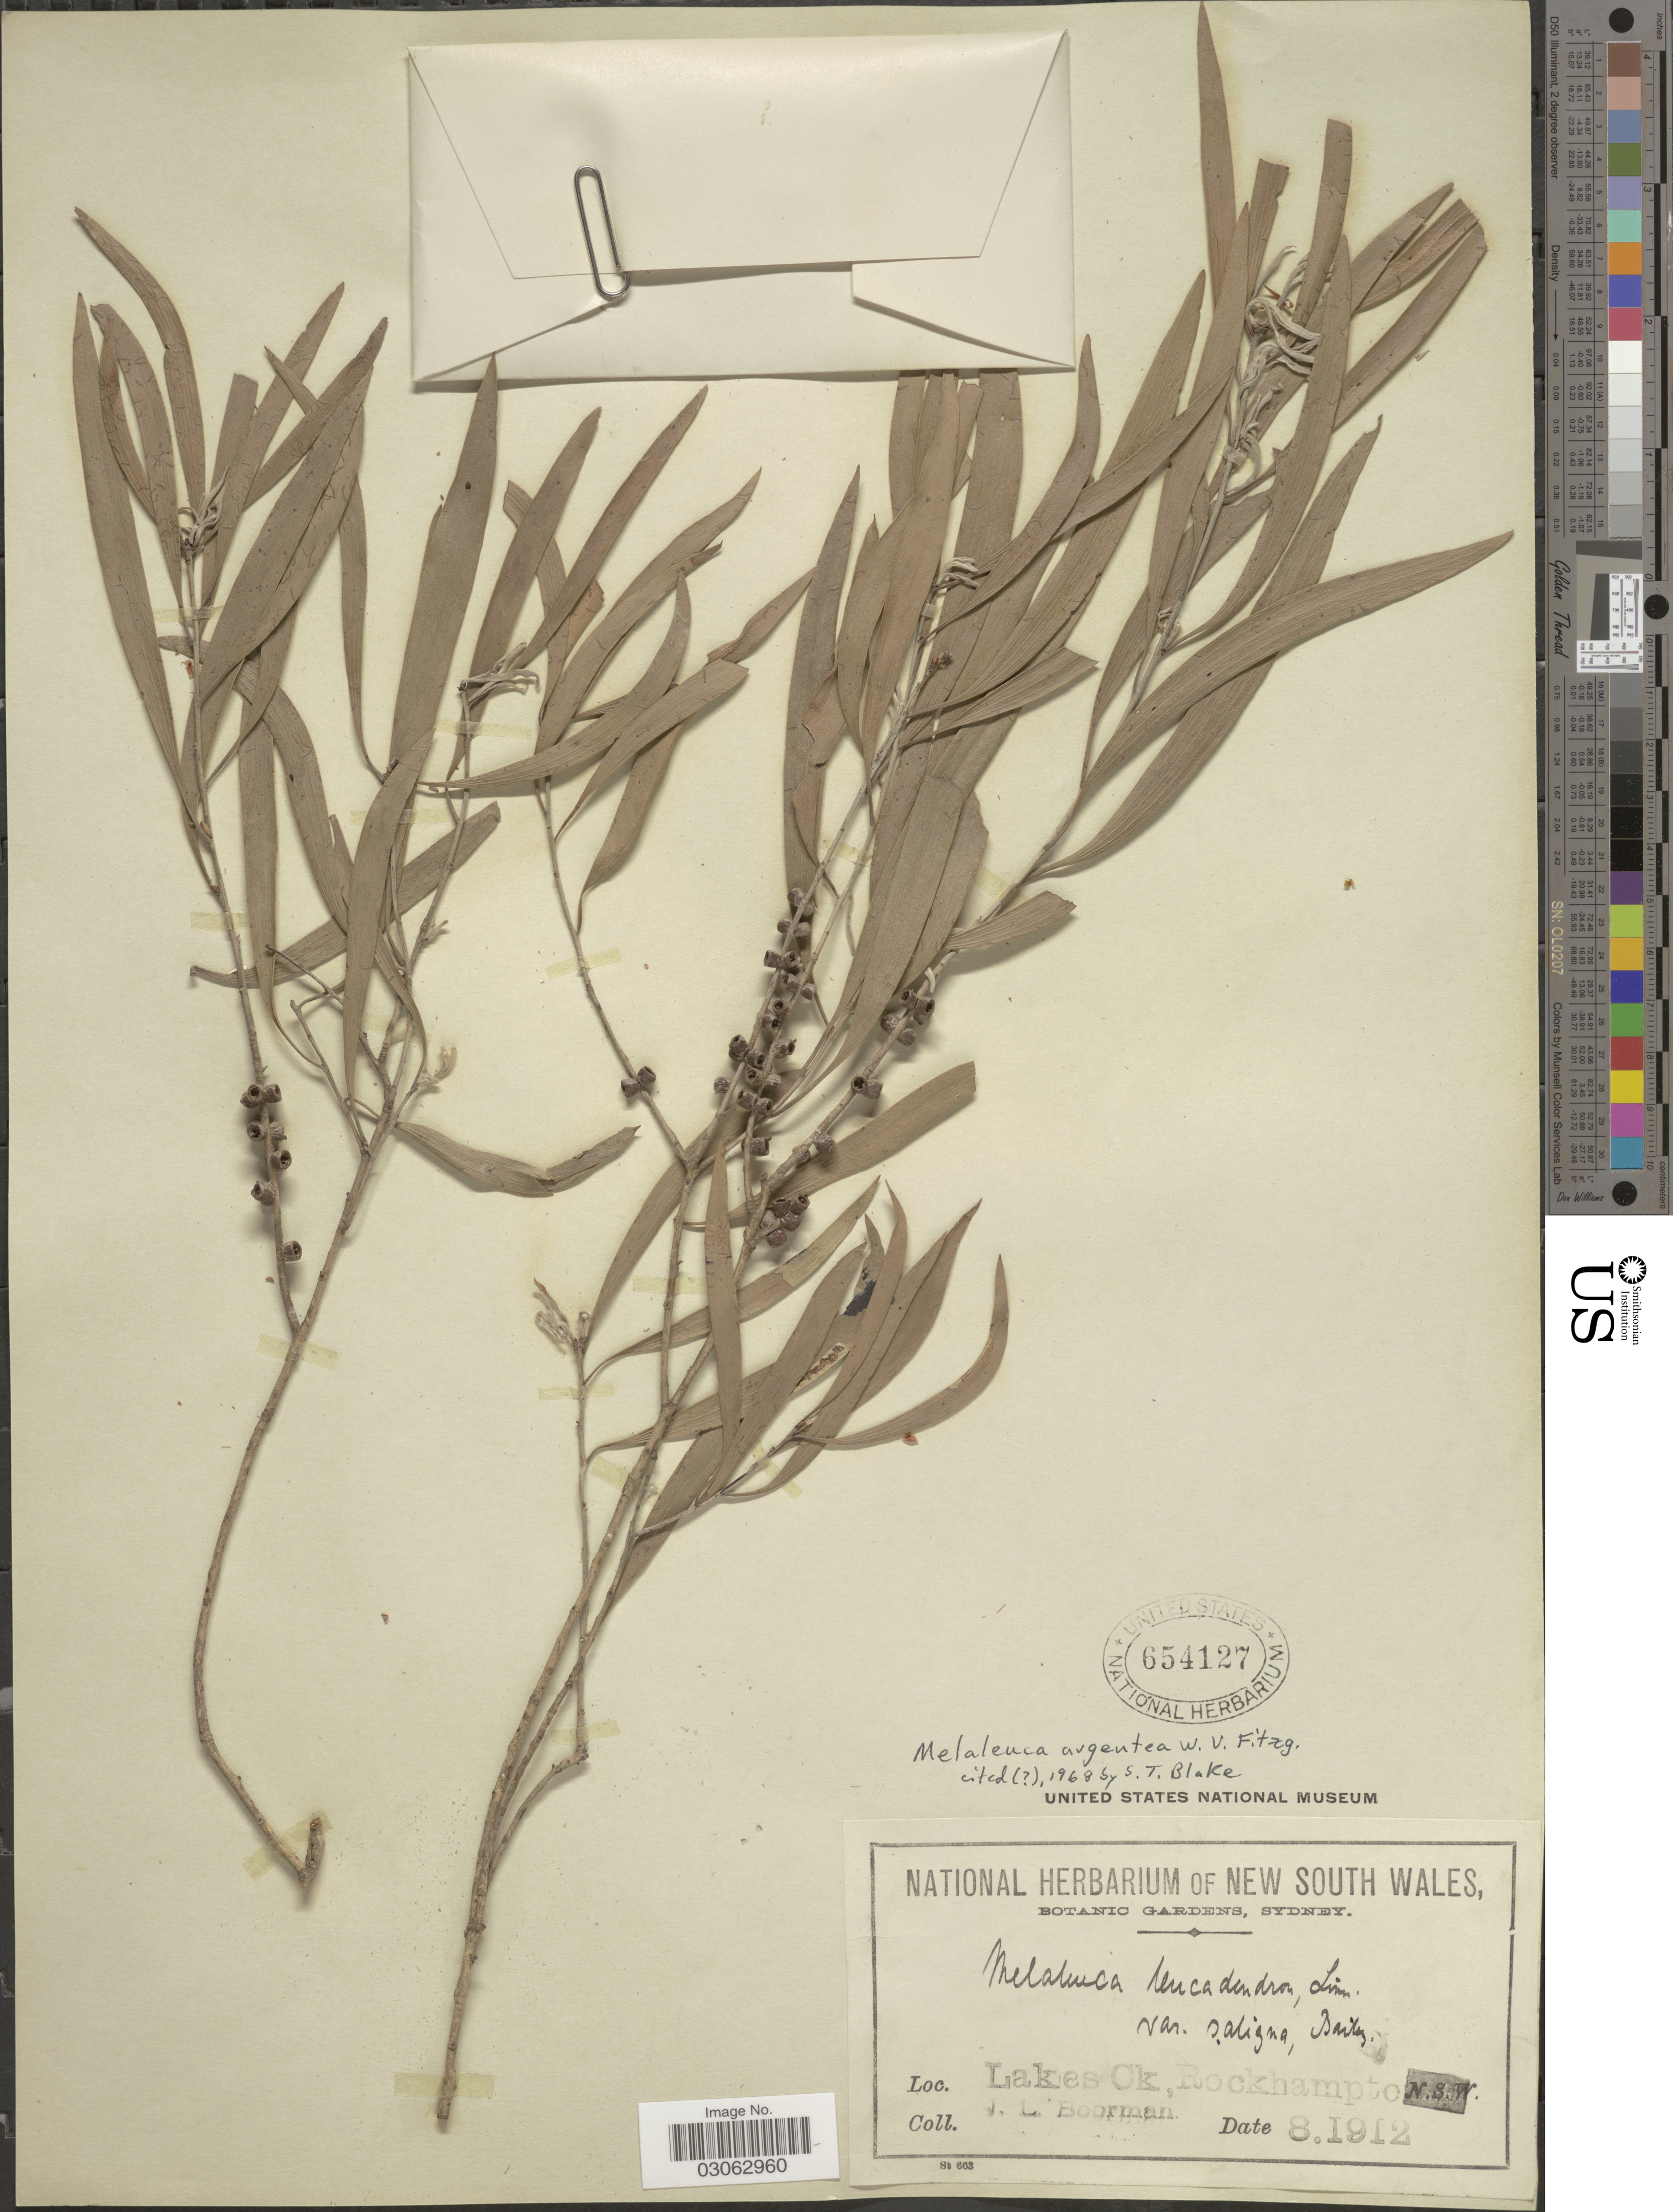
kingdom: Plantae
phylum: Tracheophyta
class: Magnoliopsida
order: Myrtales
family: Myrtaceae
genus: Melaleuca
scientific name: Melaleuca argentea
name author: W. Fitzg.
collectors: J. Boorman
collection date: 1912-08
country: Australia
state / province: New South Wales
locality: Lakes Ck, Rockhampton.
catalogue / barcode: US 654127